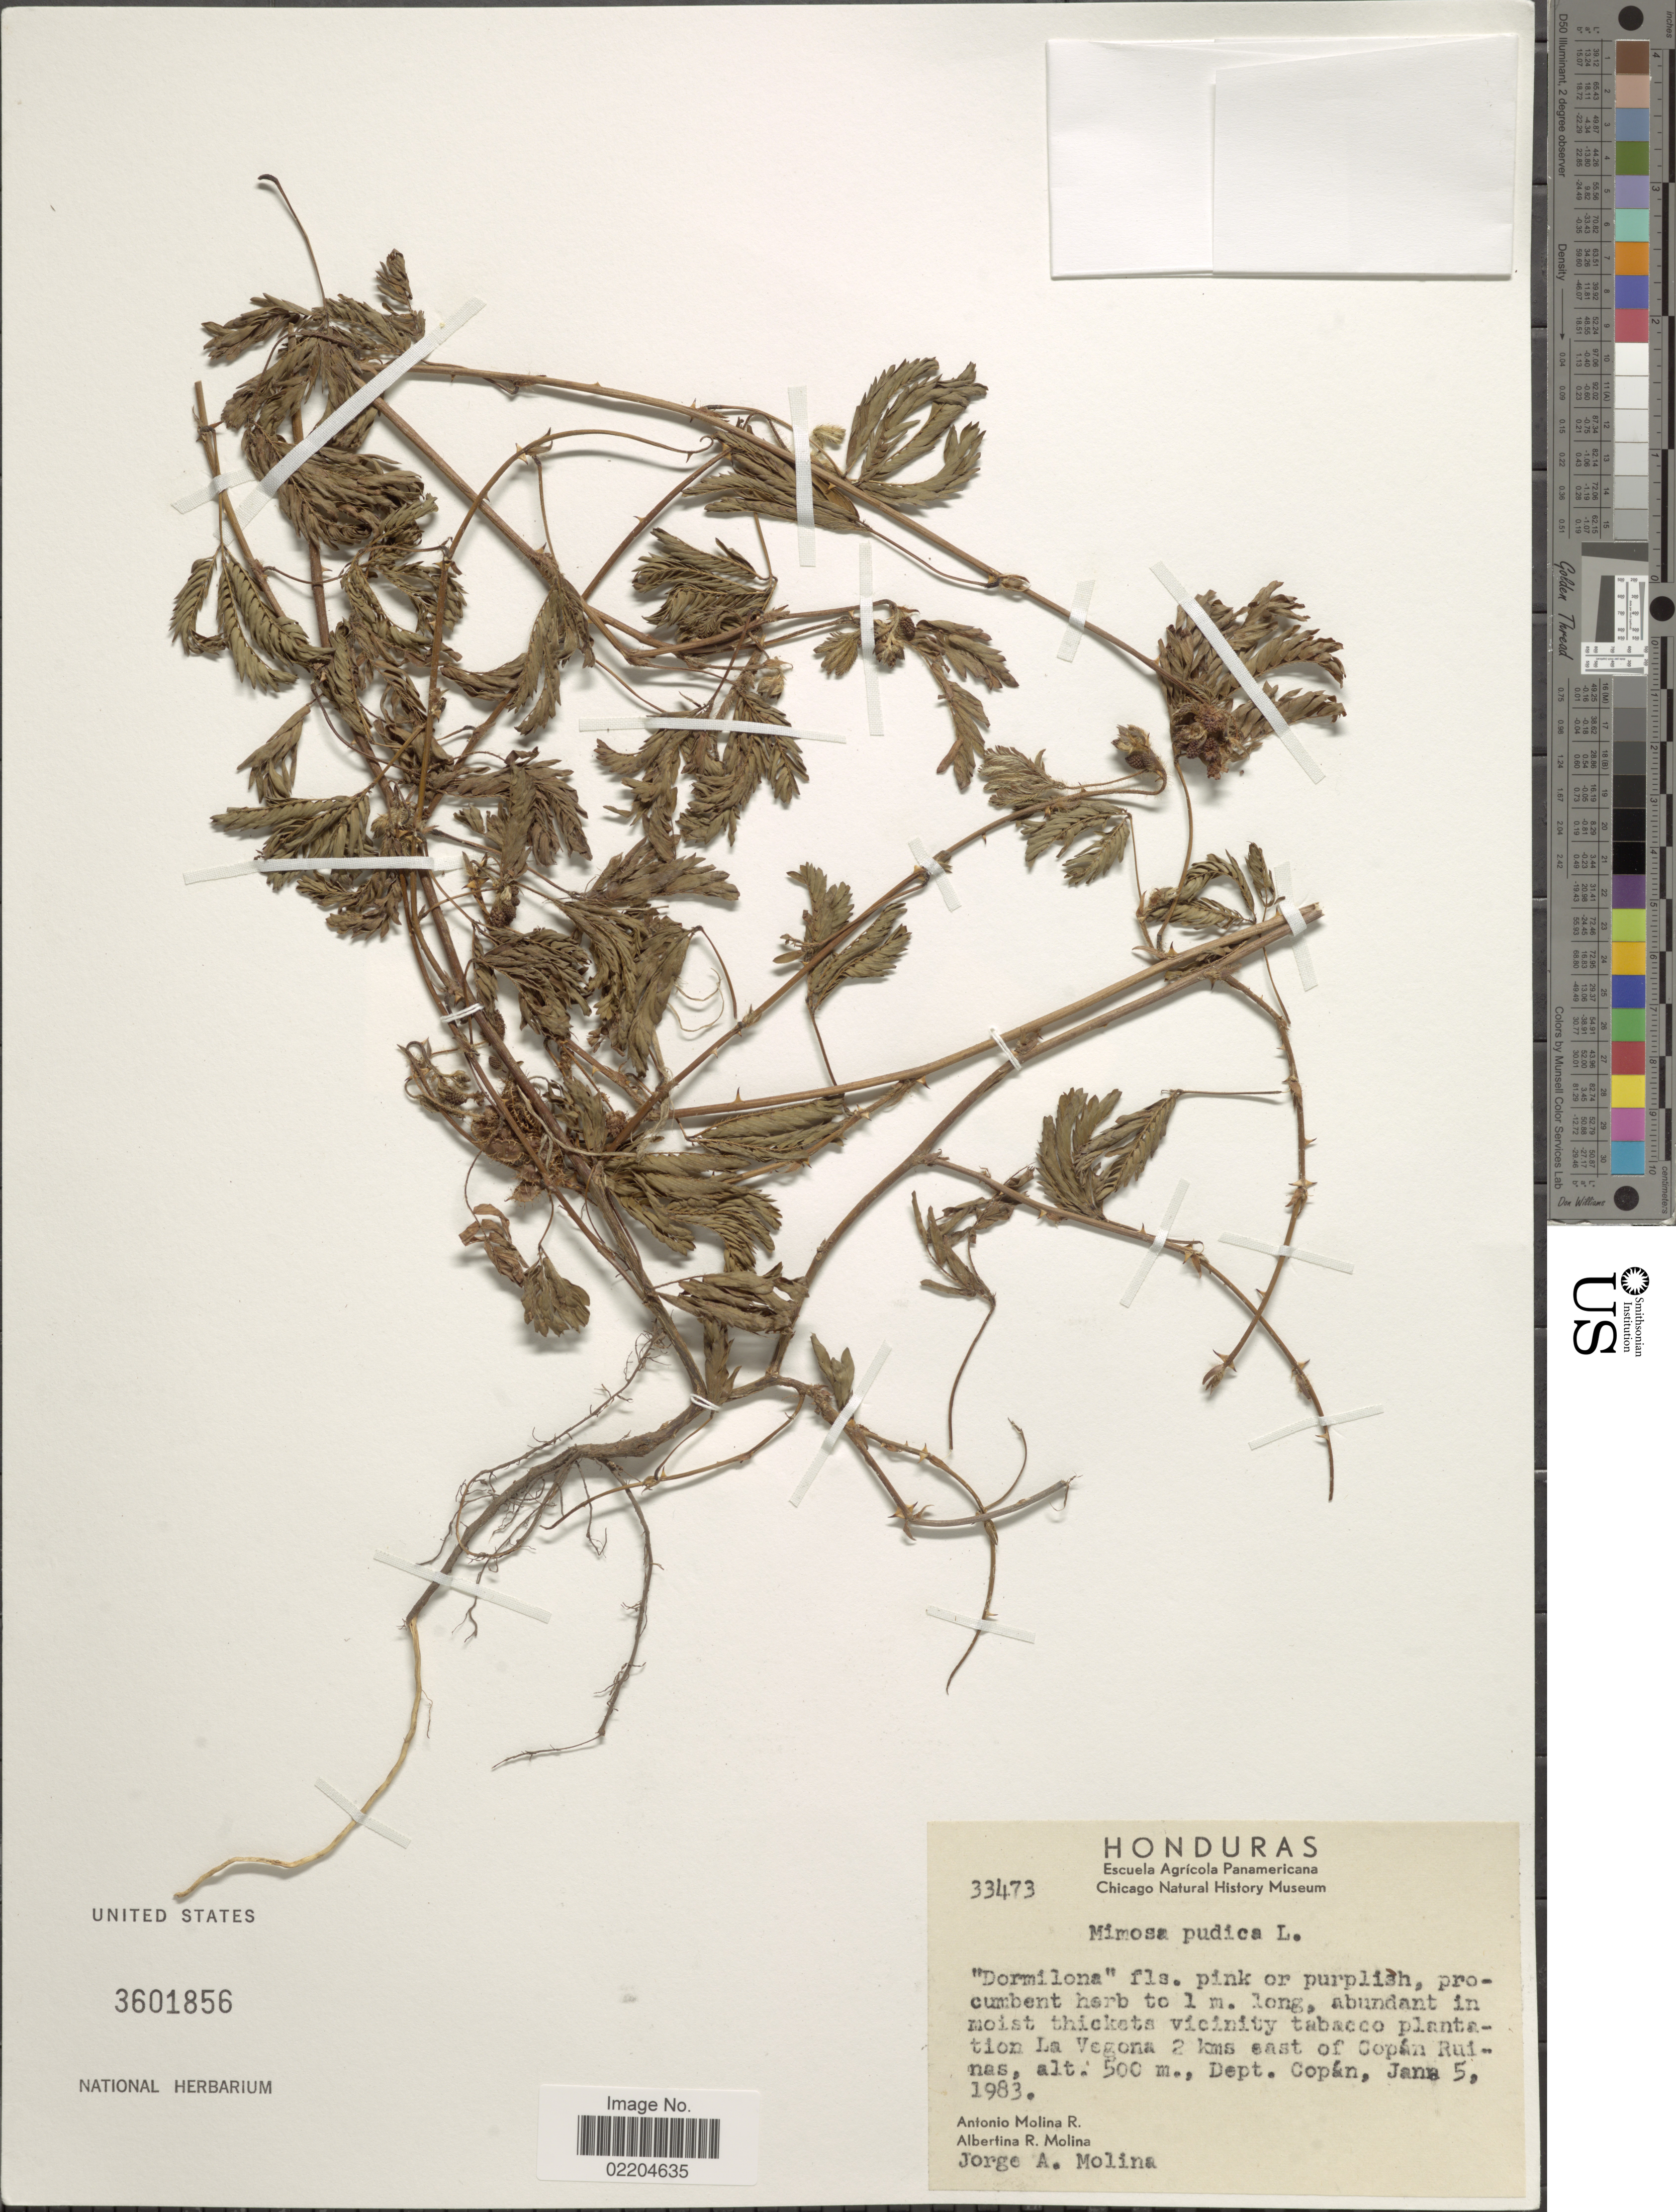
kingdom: Plantae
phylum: Tracheophyta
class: Magnoliopsida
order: Fabales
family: Fabaceae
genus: Mimosa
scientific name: Mimosa pudica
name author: L.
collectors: A. Molina R., A. R. Molina & J. A. Molina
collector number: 33473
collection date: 1983-01-05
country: Honduras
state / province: Copán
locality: In moist thickets vicinity tabaccp plantation La Vegona 2 kms east of Copan Ruinas. Dept. Copan.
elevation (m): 500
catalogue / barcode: US 3601856